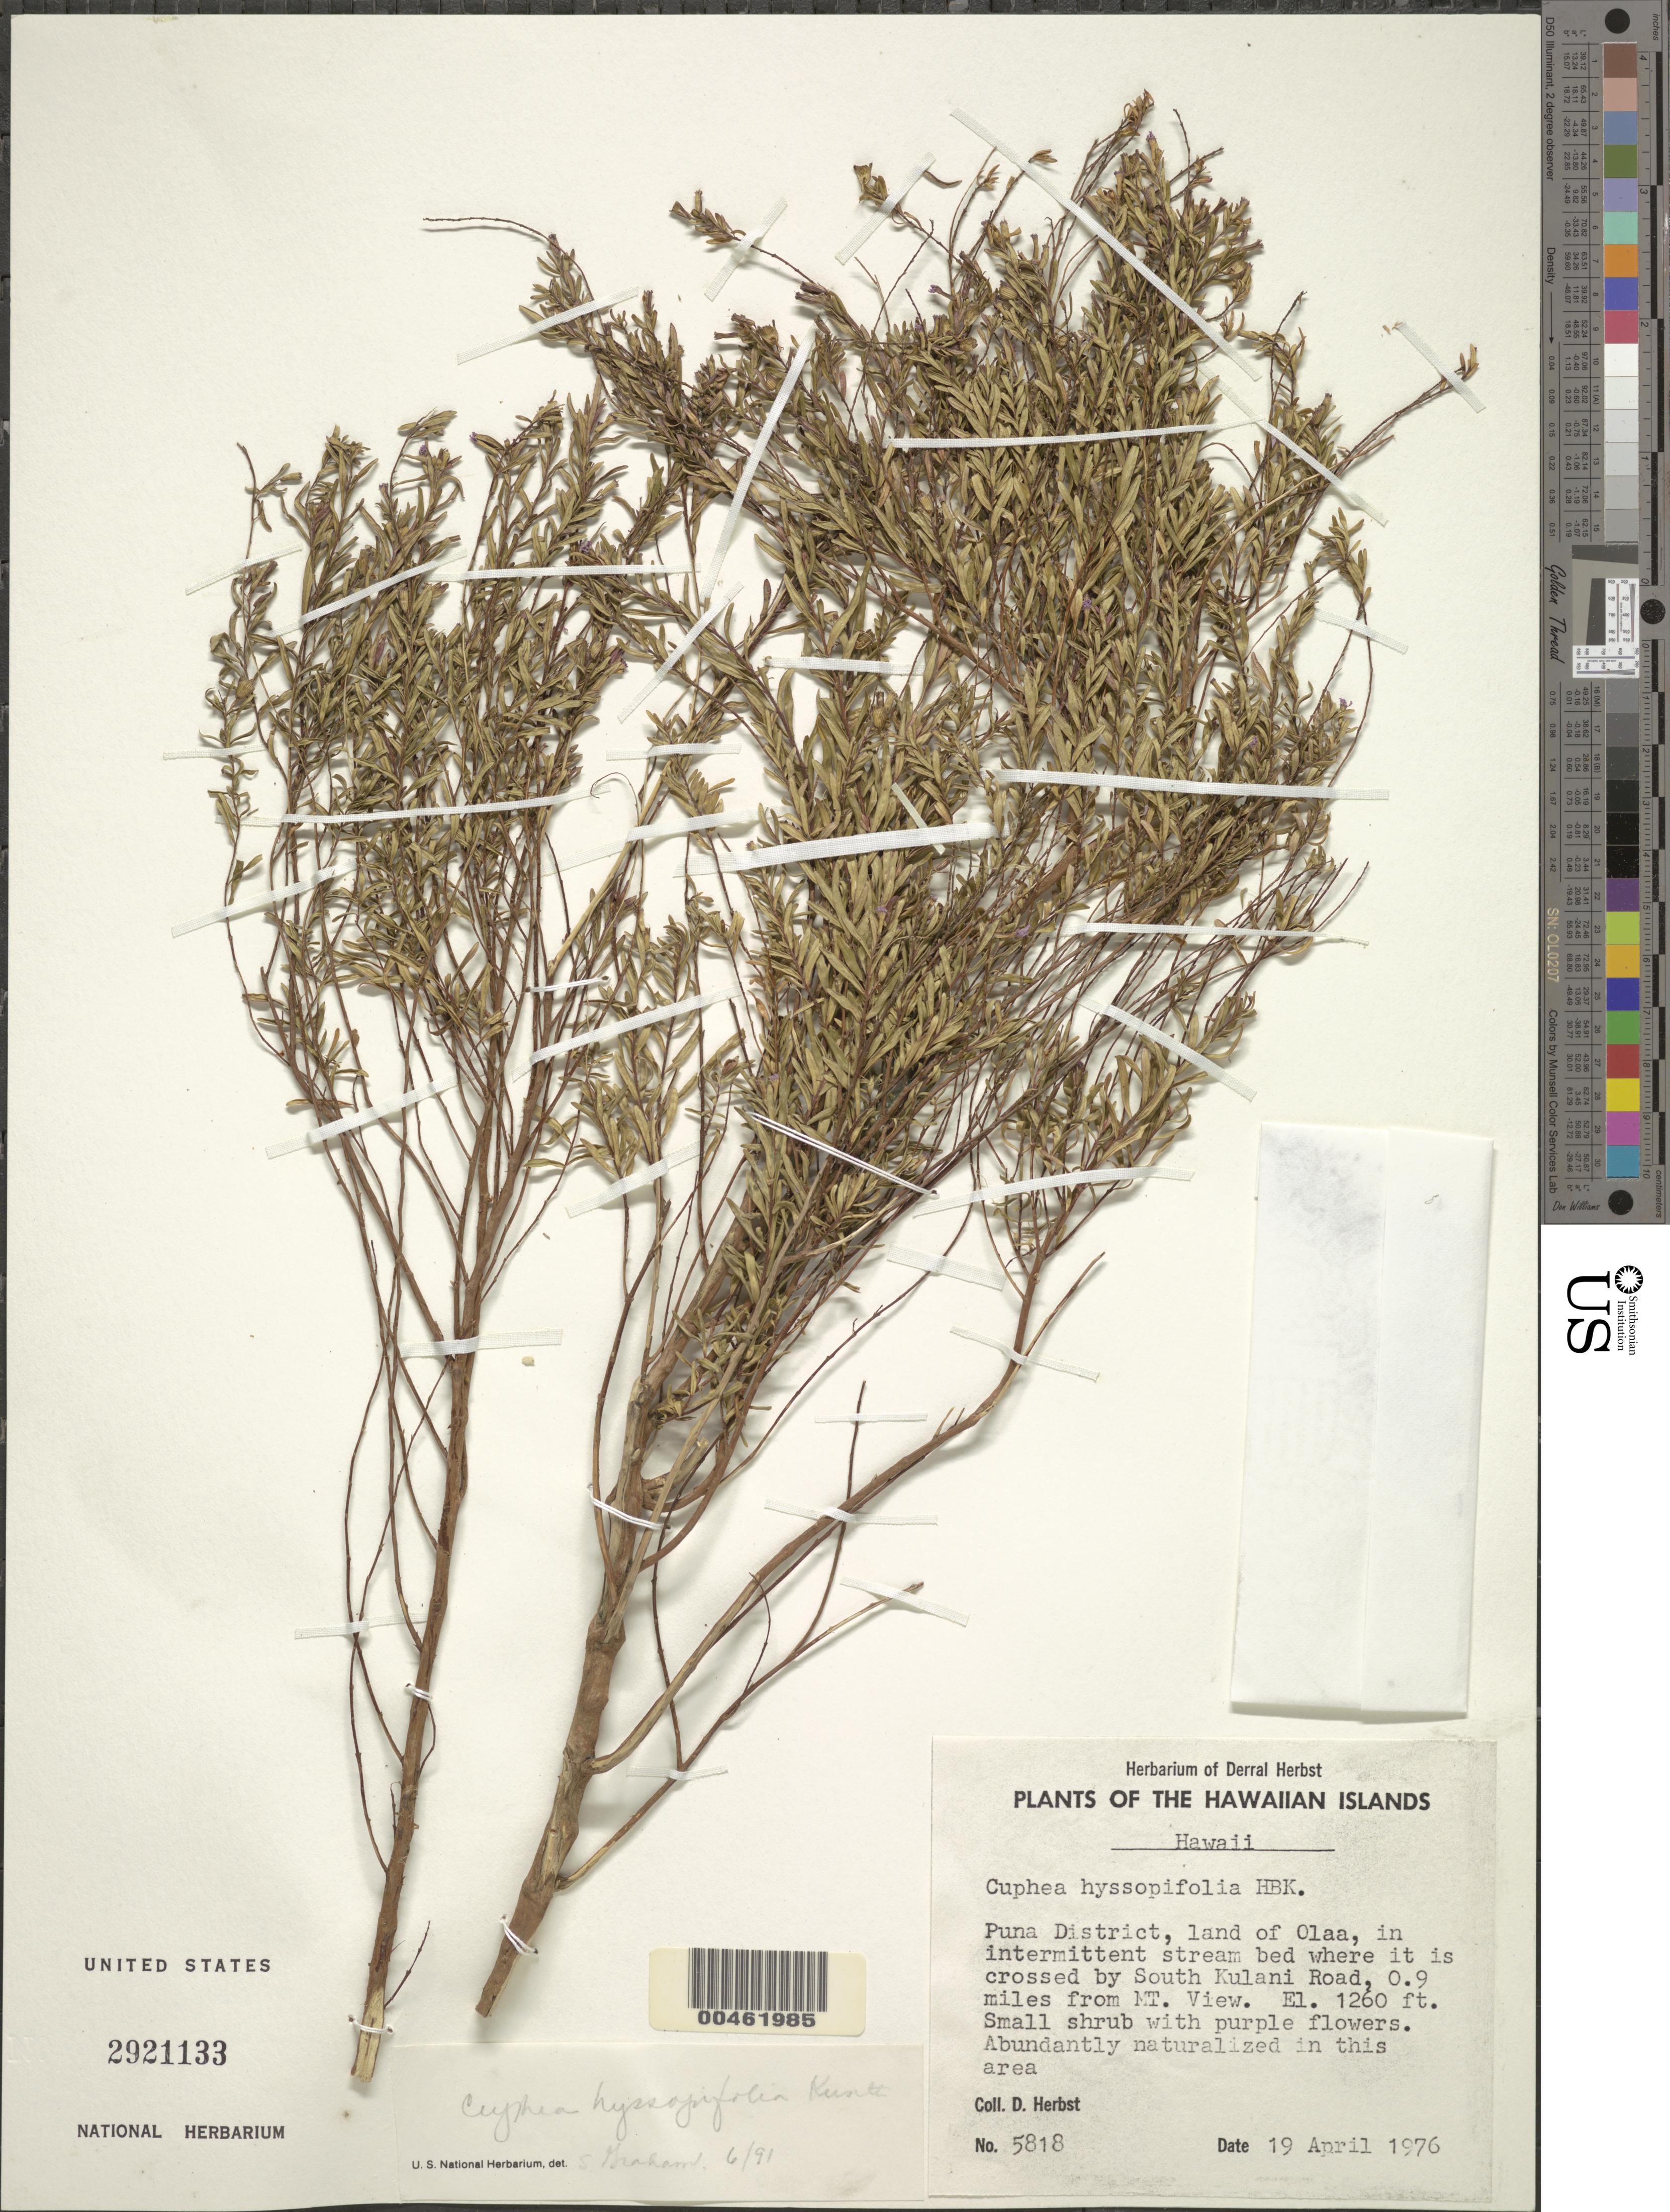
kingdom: Plantae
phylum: Tracheophyta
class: Magnoliopsida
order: Myrtales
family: Lythraceae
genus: Cuphea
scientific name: Cuphea hyssopifolia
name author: Kunth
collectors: D. R. Herbst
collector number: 5818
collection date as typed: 19 Apr 1976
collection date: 1976-04-19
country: United States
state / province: Hawaii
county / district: Hawaii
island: Hawaii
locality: Puna District, land of Olaa, in stream bed where it is crossed by South Kulani Road, 0.9 mi from Mt. View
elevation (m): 384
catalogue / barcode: US 2921133